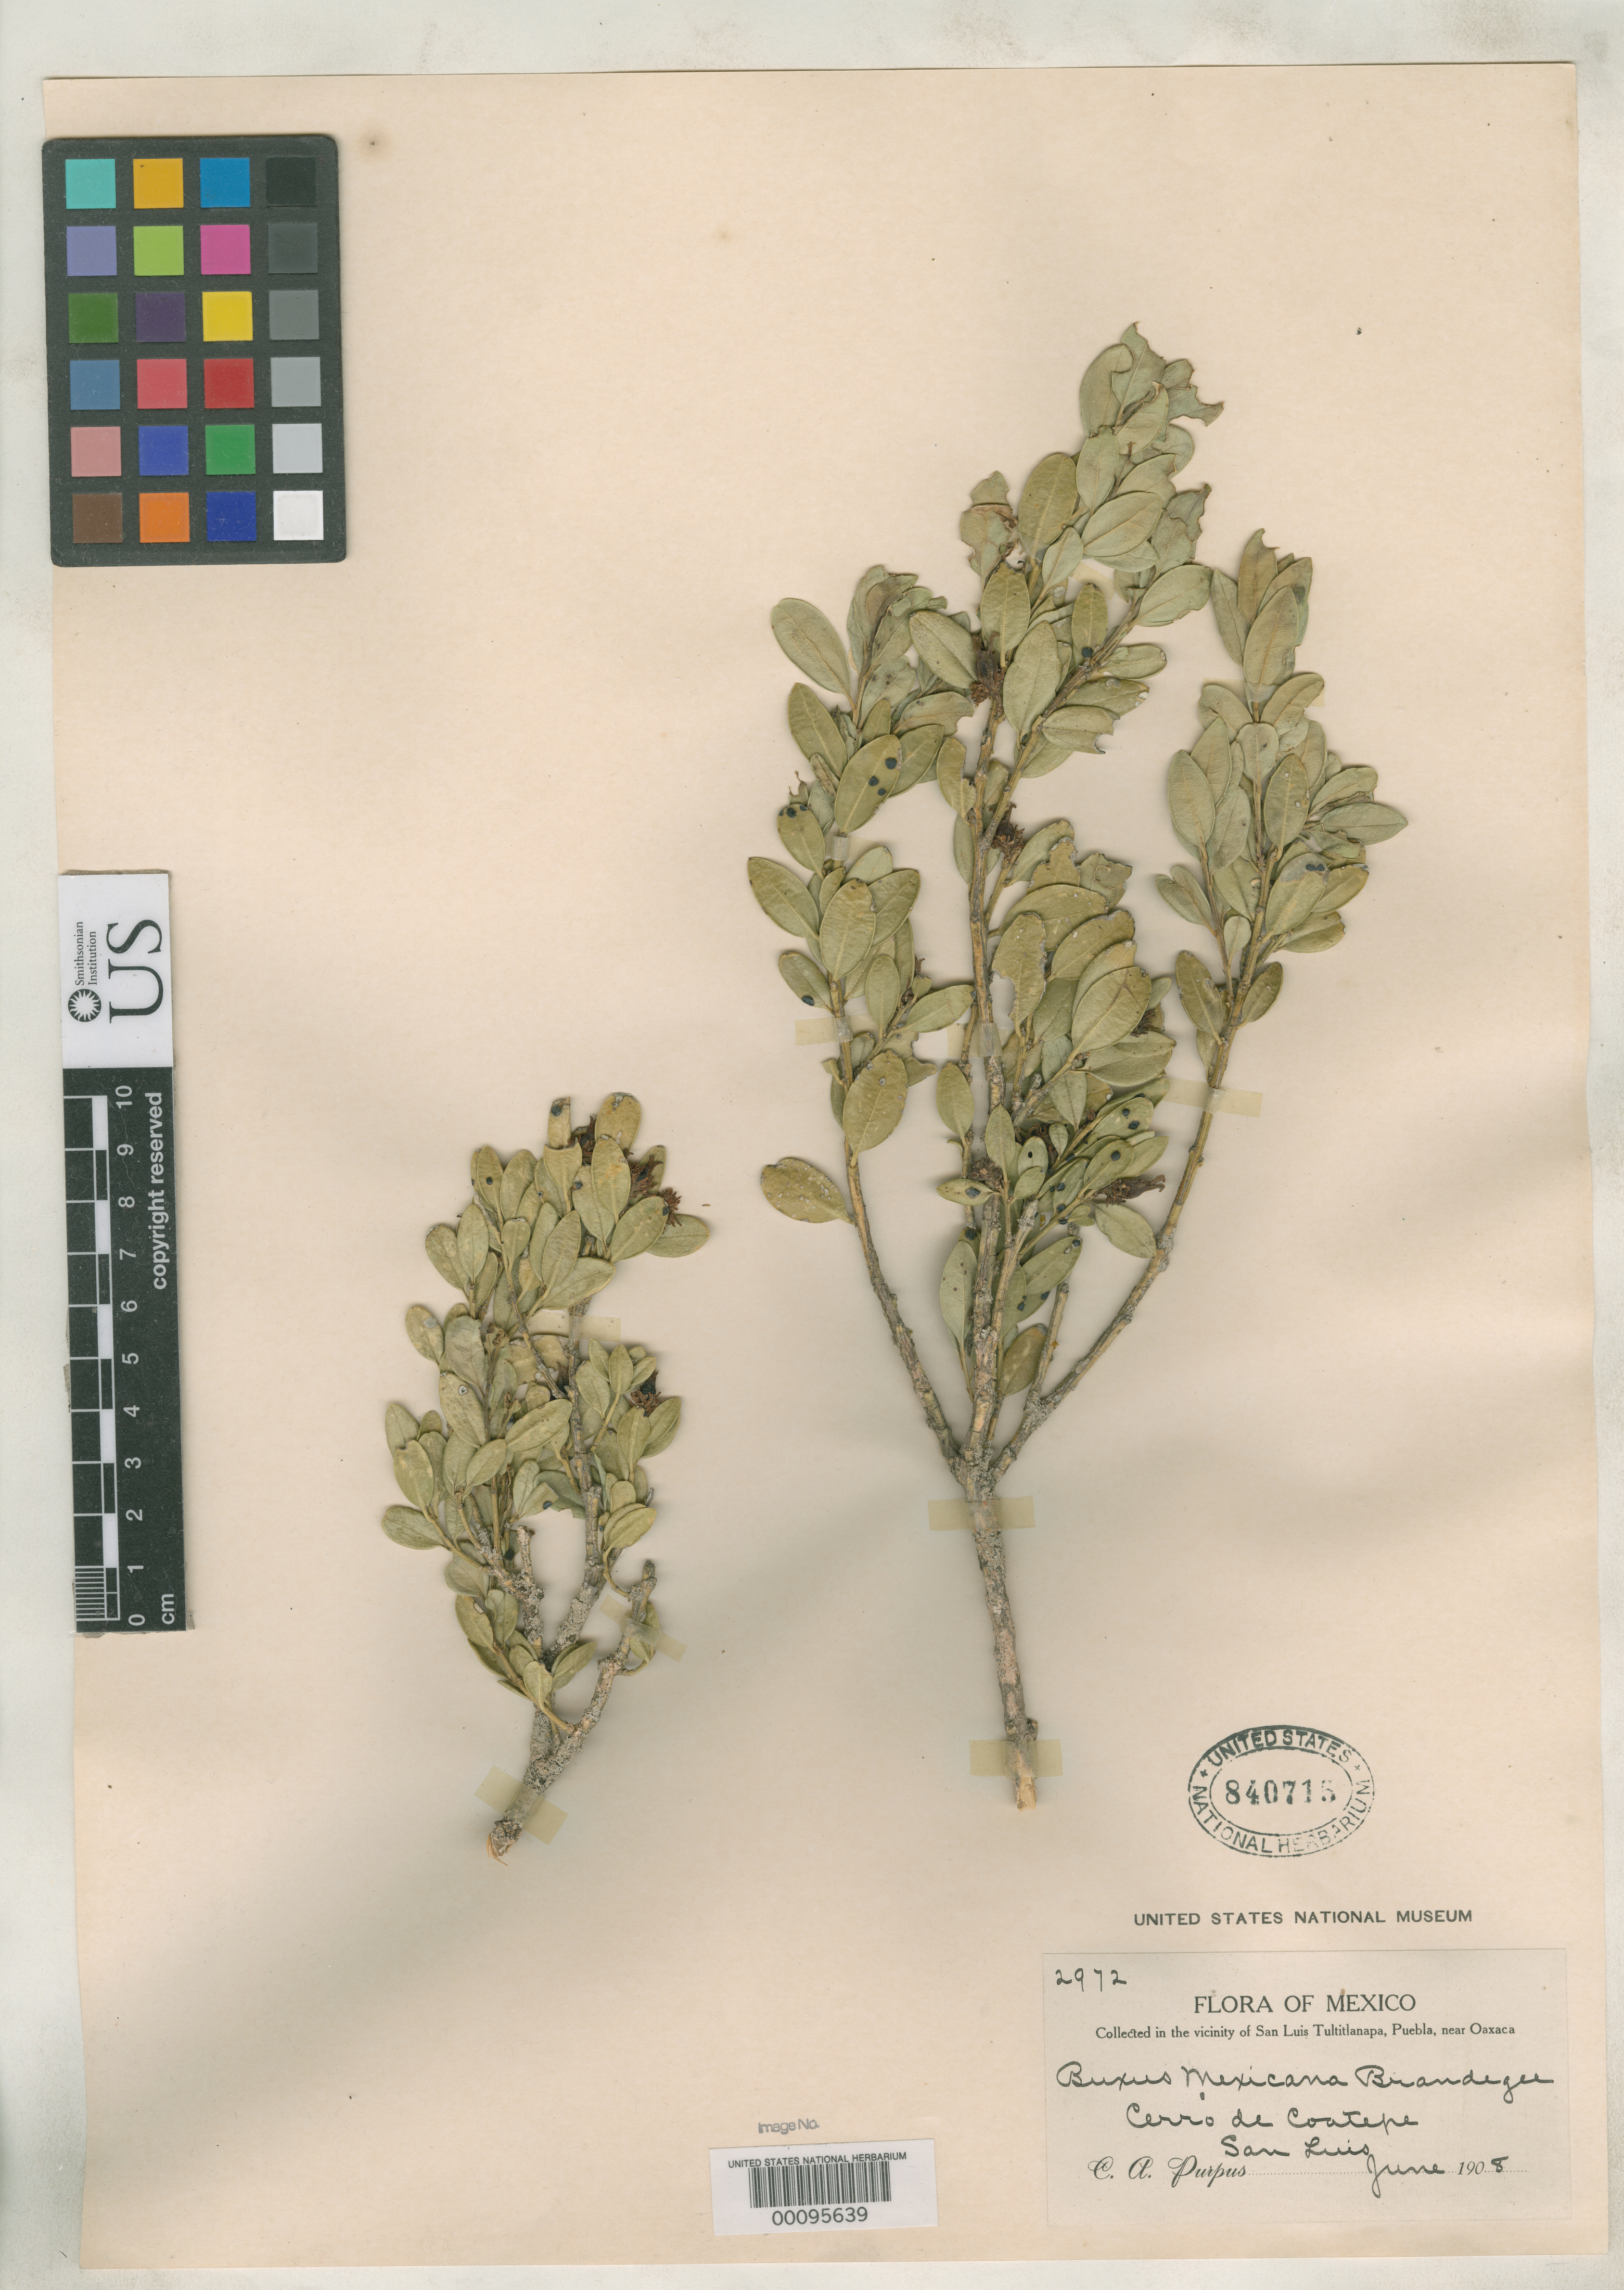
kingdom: Plantae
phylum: Tracheophyta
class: Magnoliopsida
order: Buxales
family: Buxaceae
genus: Buxus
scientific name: Buxus mexicana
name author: Brandegee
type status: Isotype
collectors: C. A. Purpus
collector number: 2972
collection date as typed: Aug 1907 to -- Jun 1908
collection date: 1907-08/1908-06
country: Mexico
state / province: Puebla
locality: Cerro de Coatepe, vicinity of San Luis Tultitlanapa, near Oaxaca.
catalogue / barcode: US 840715